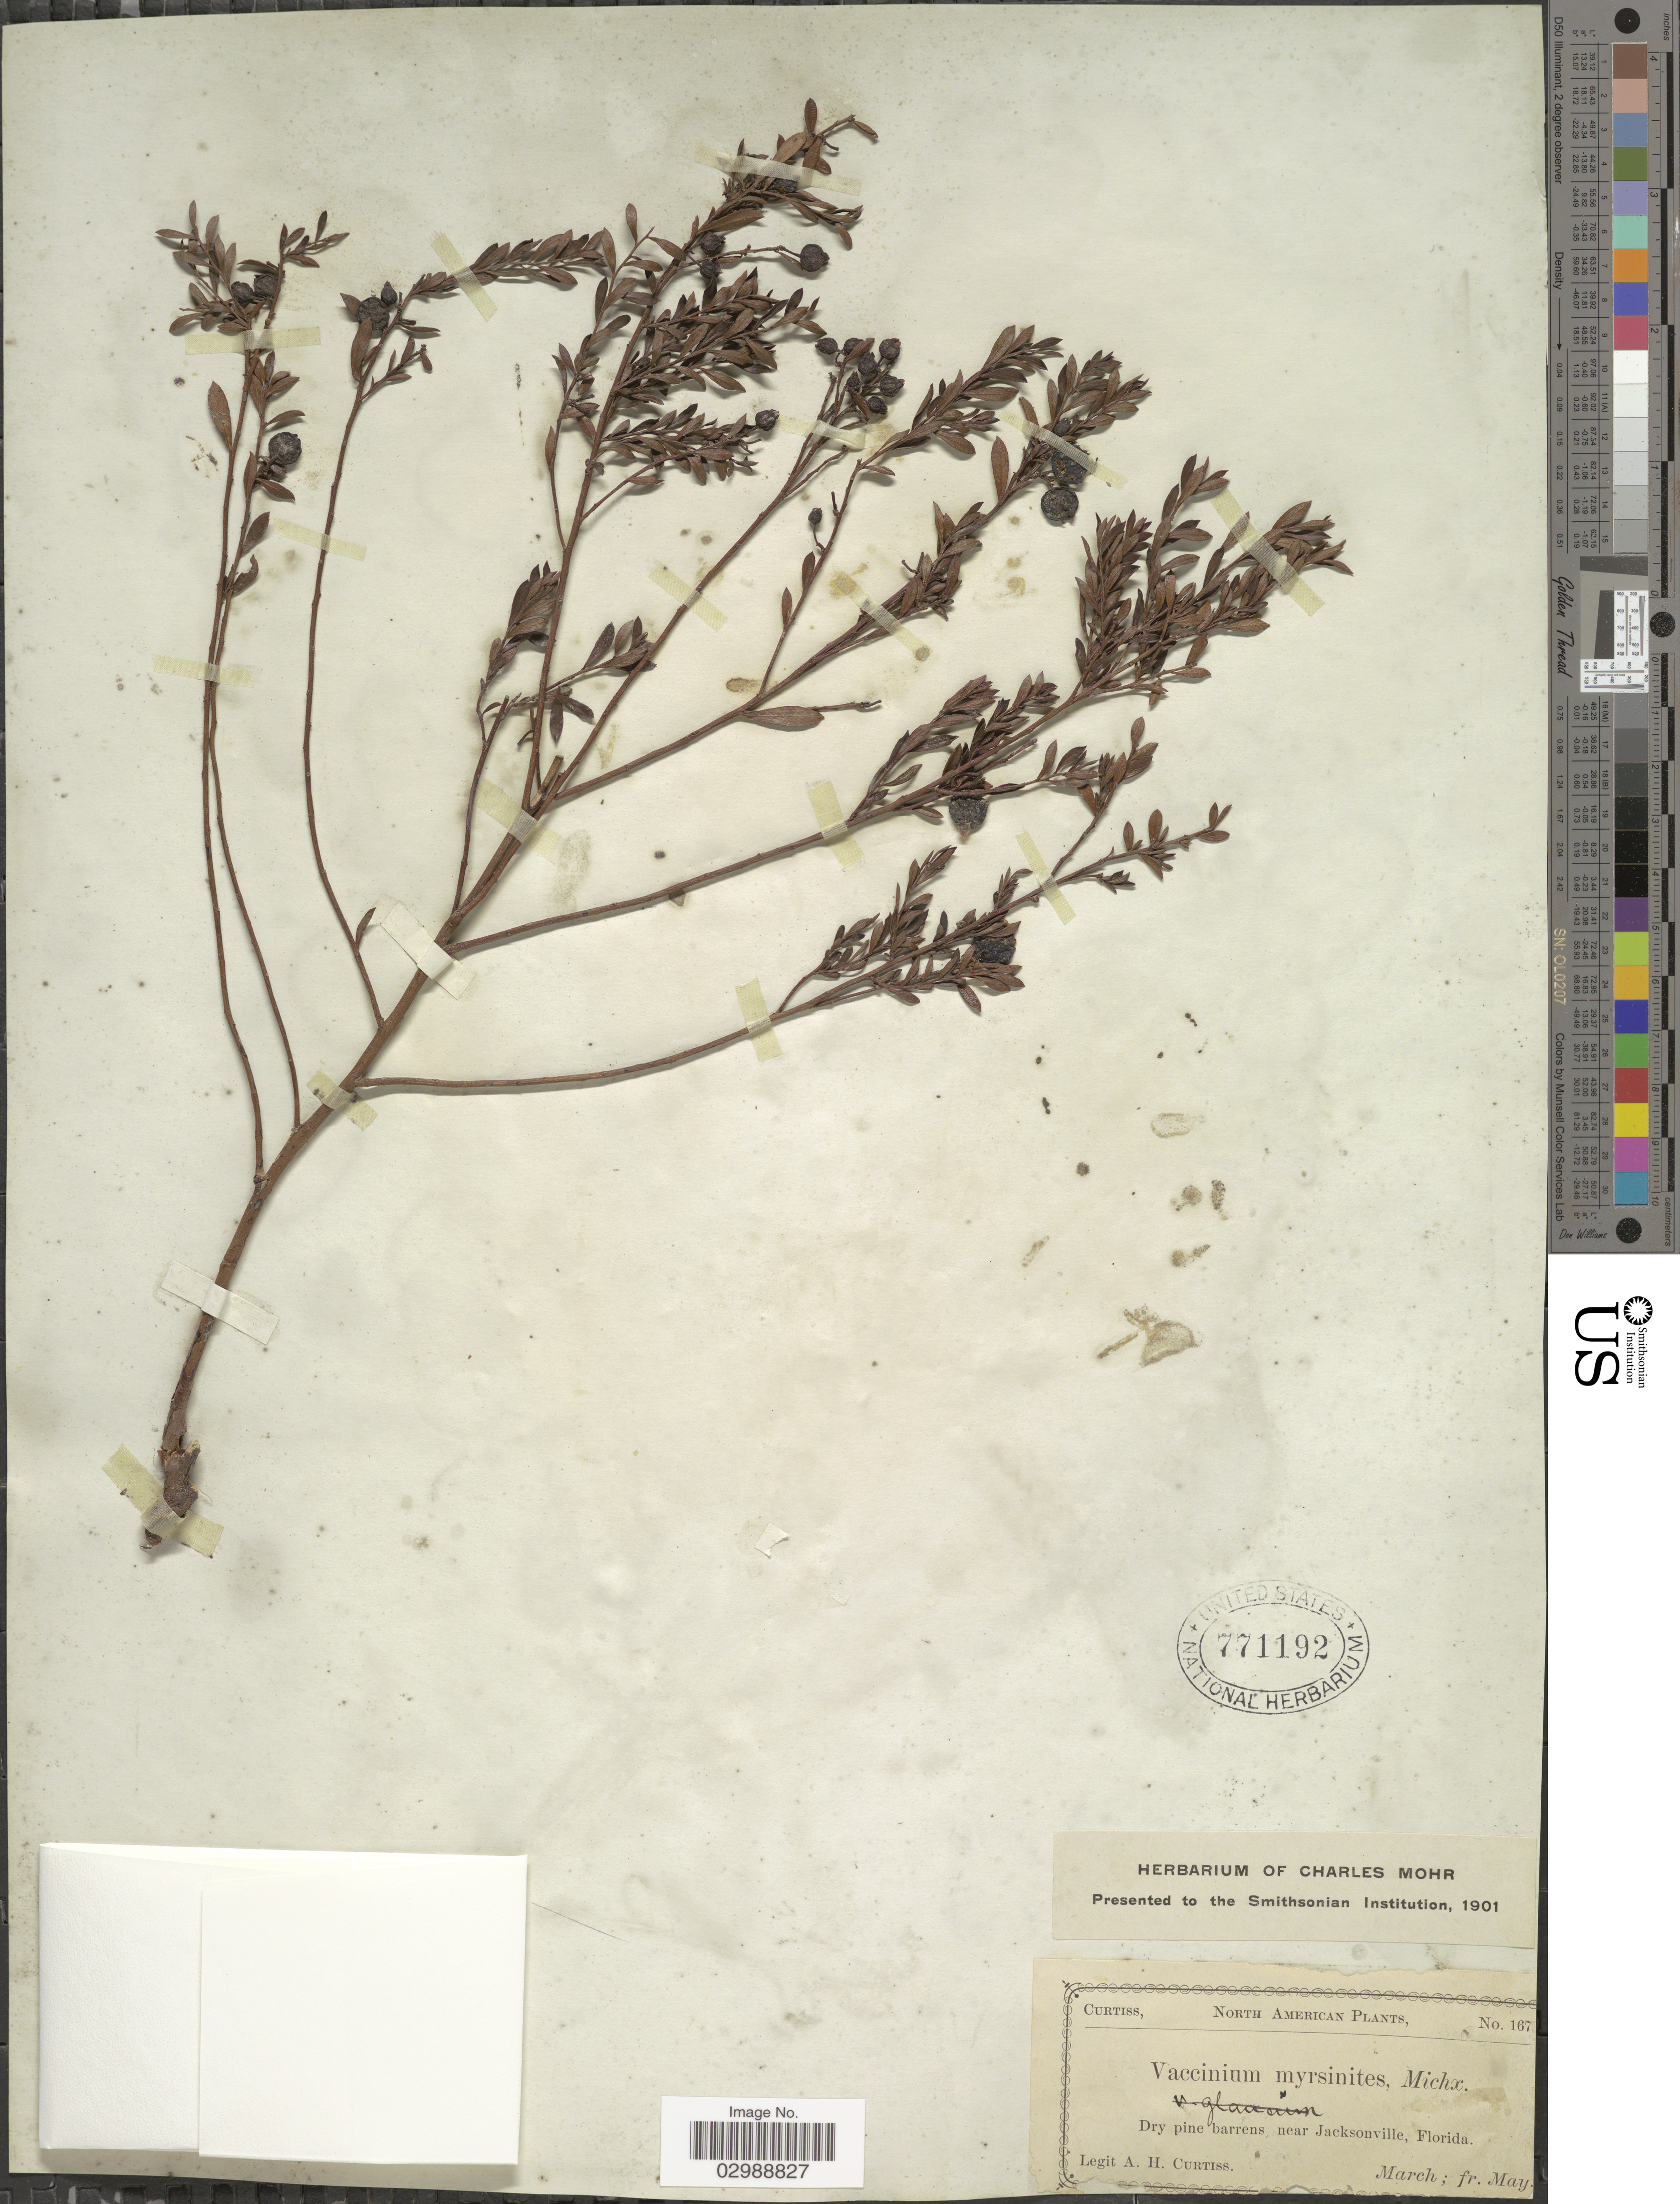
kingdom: Plantae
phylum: Tracheophyta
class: Magnoliopsida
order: Ericales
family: Ericaceae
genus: Vaccinium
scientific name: Vaccinium nitidum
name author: Andrews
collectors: A. H. Curtiss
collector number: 167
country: United States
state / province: Florida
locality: Near Jacksonville.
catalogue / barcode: US 771192